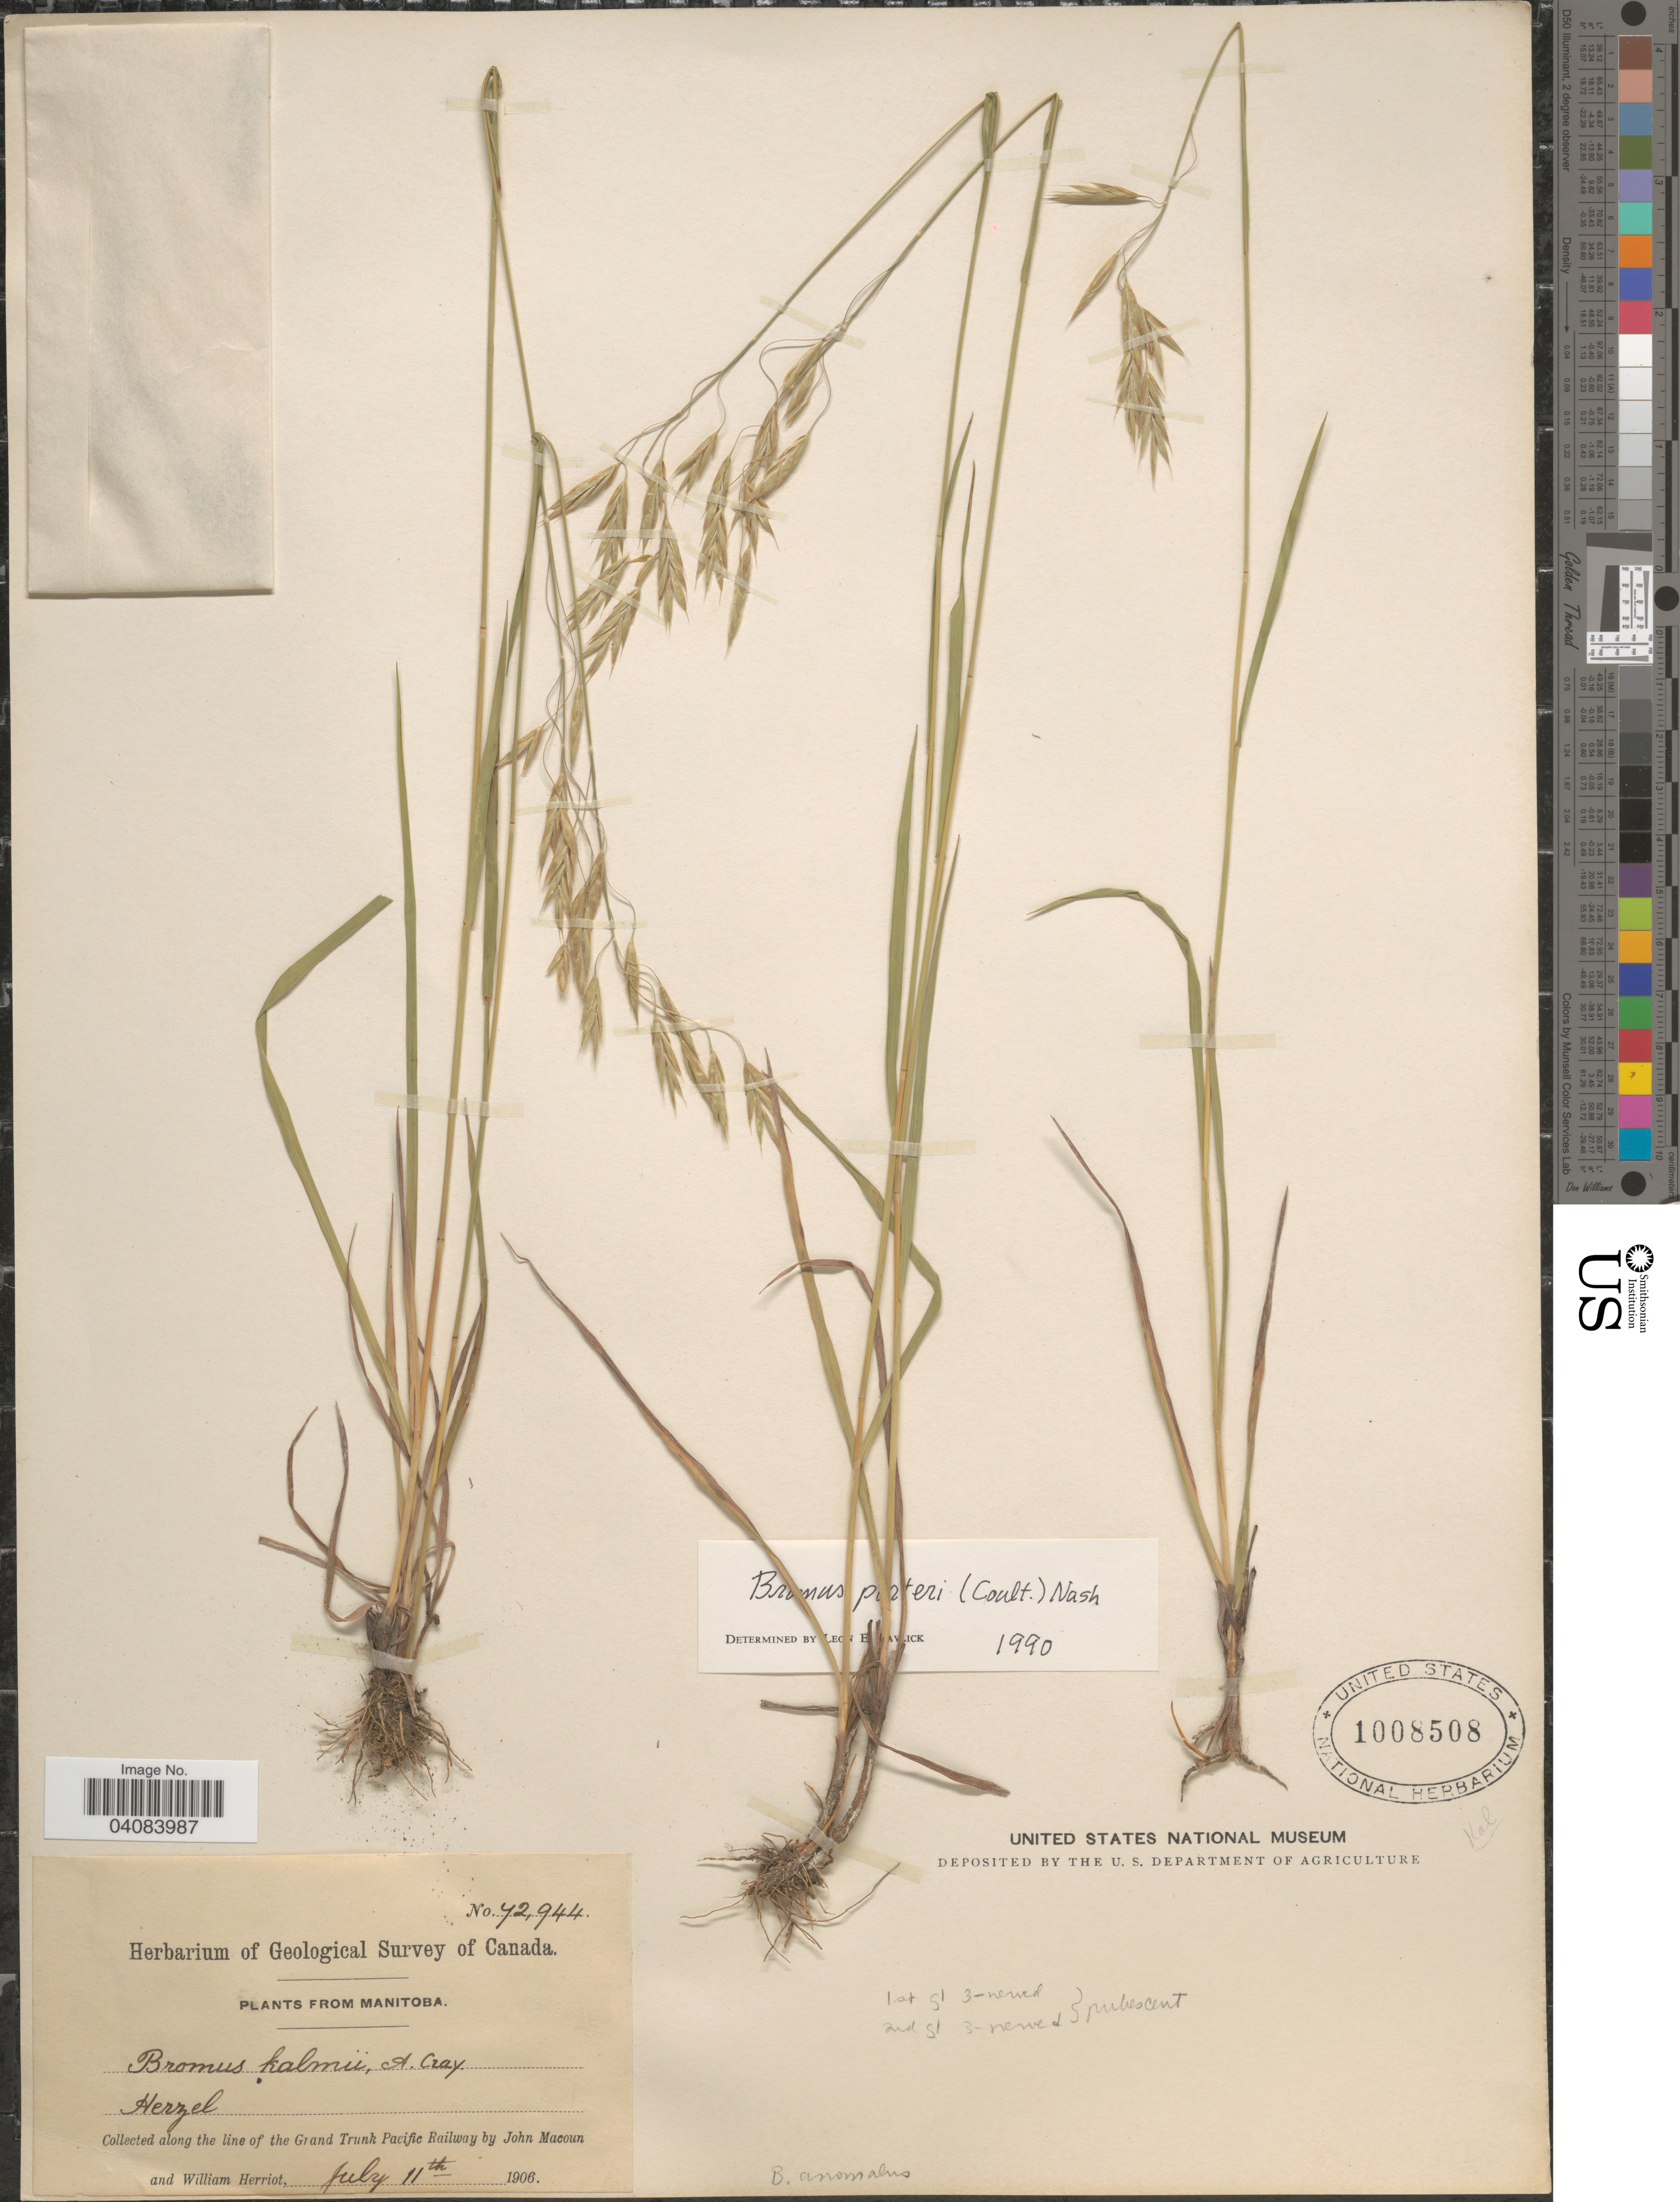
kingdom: Plantae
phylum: Tracheophyta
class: Liliopsida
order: Poales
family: Poaceae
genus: Bromus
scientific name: Bromus porteri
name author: (J.M. Coult.) Nash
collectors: J. Macoun & W. Herriot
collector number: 72944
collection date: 1906-07-11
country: Canada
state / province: Manitoba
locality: Herbarium of Geological Survey of Canada. Herzel. Along the line of the Grand Trunk Pacific Railway.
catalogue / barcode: US 1008508